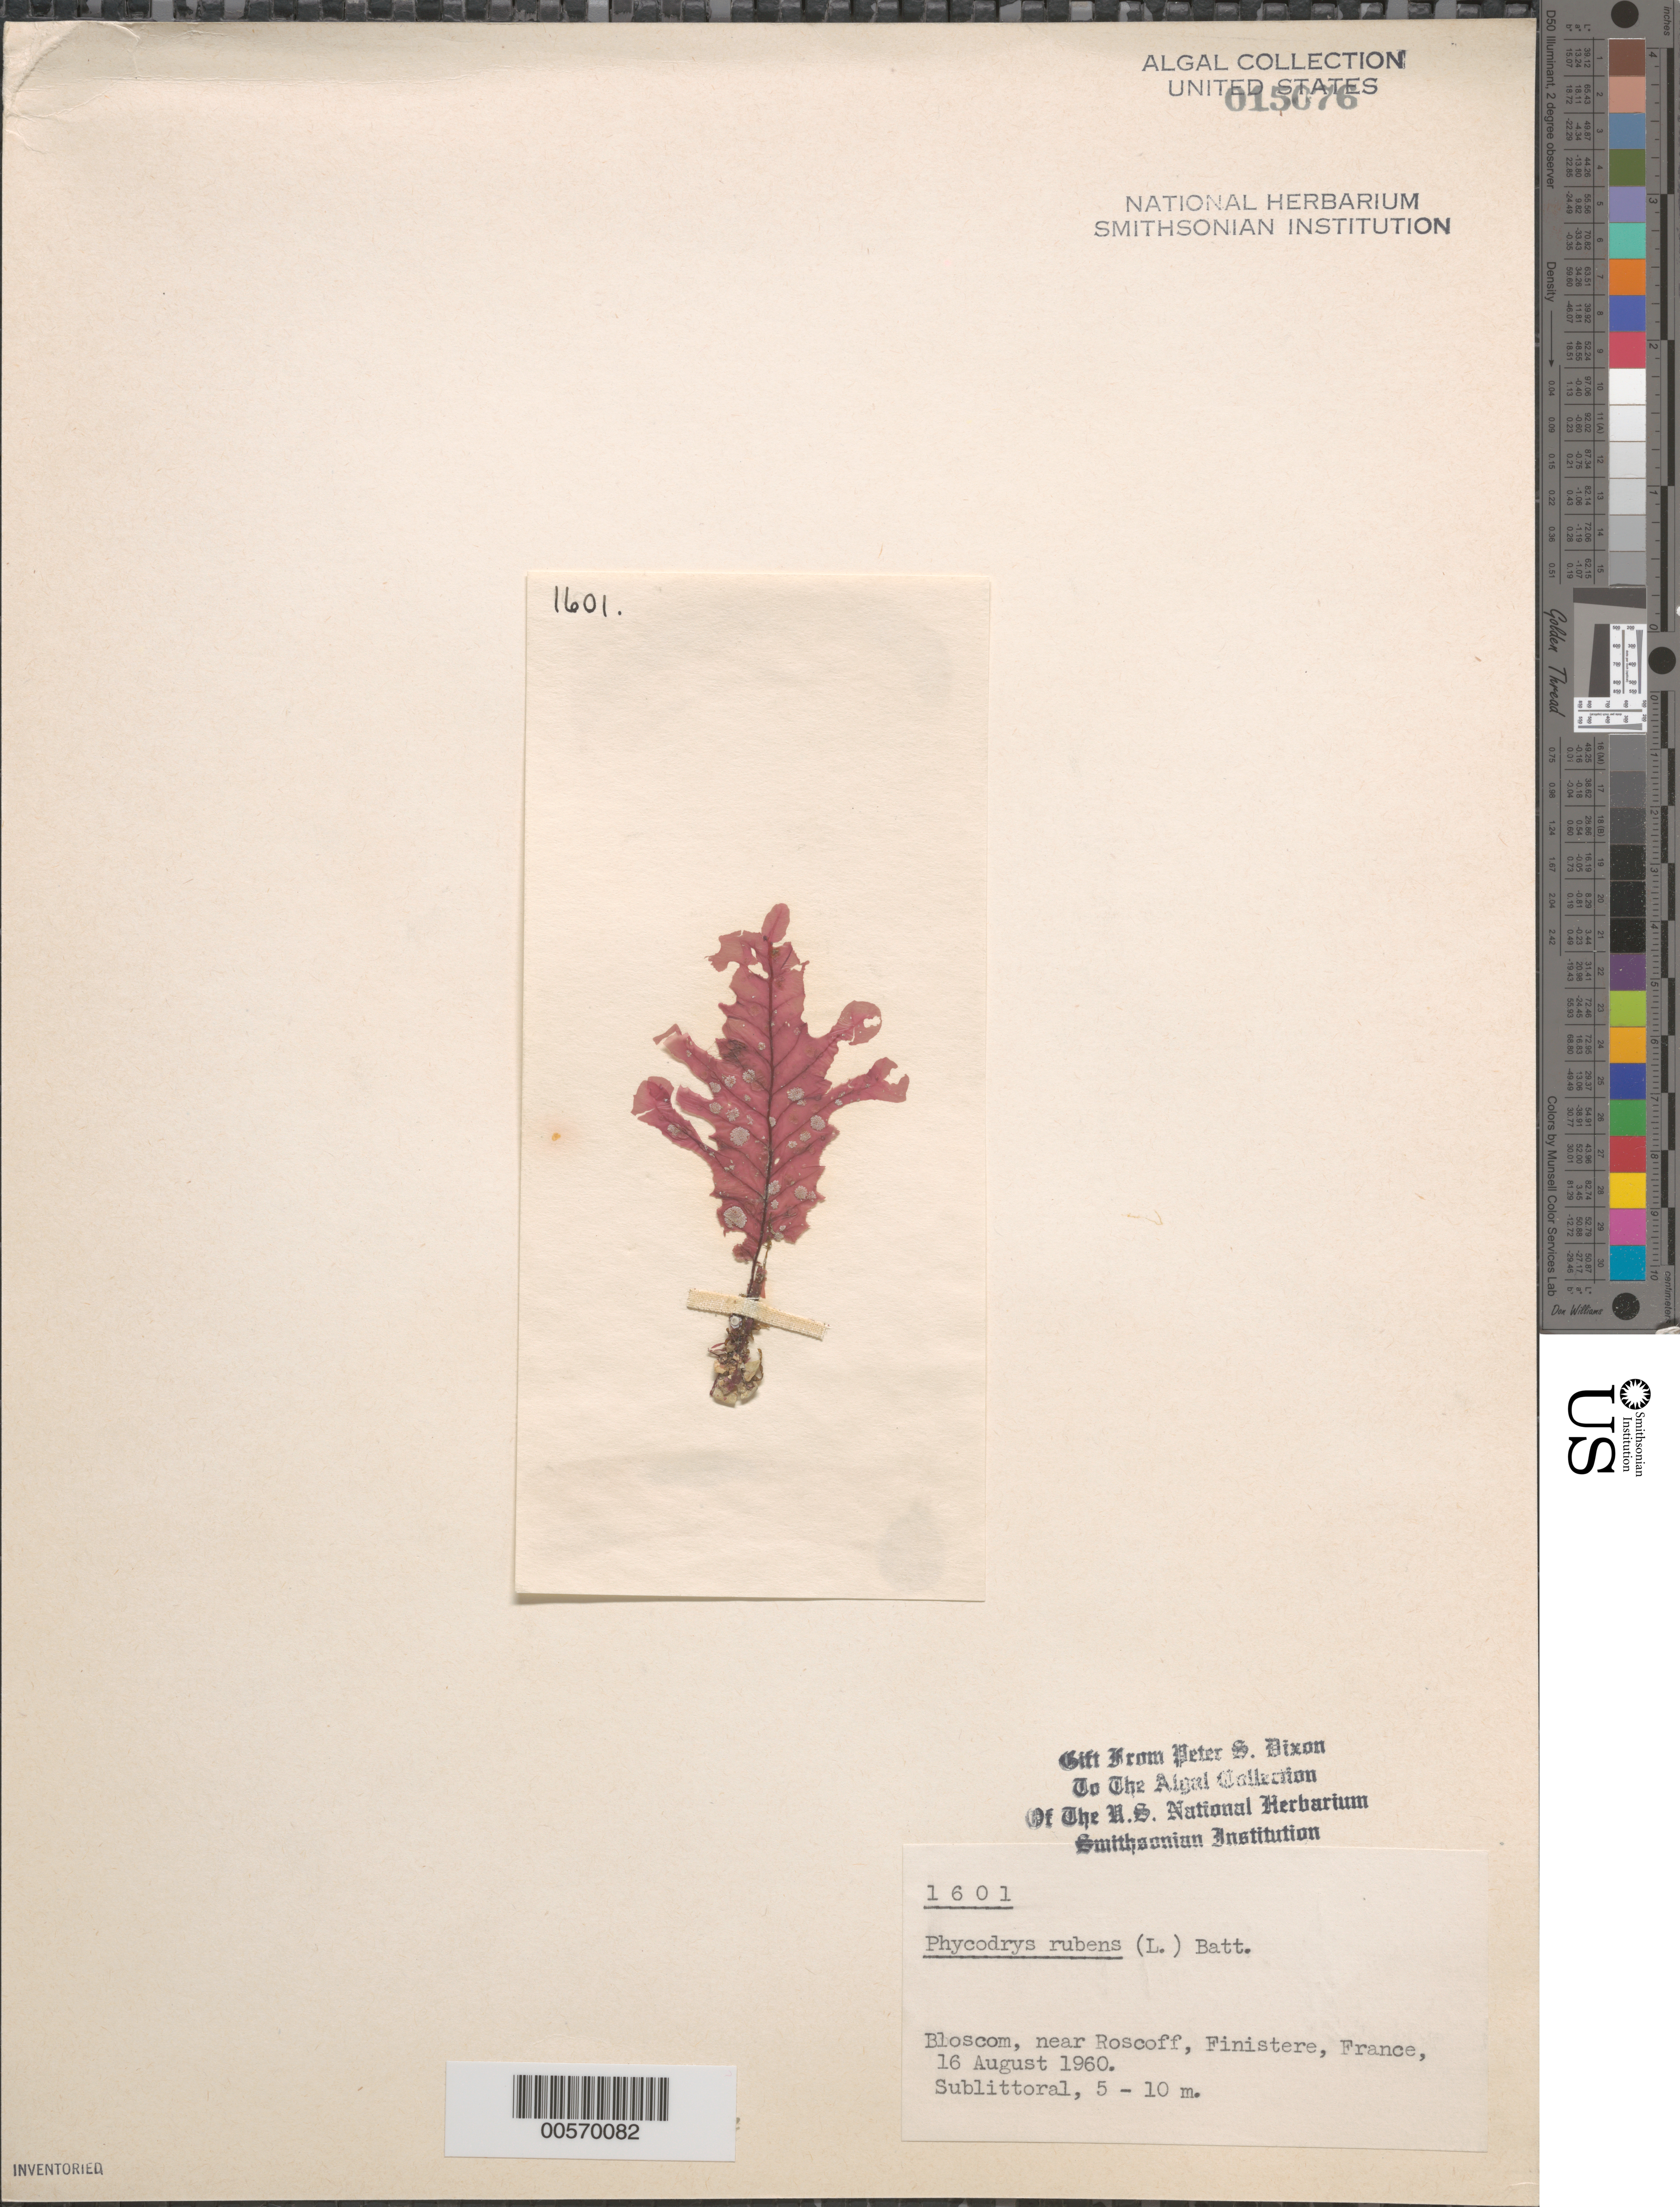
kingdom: Plantae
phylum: Rhodophyta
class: Florideophyceae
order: Ceramiales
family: Delesseriaceae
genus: Phycodrys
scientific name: Phycodrys rubens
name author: (L.) Batters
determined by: Dixon, P. S.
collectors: P. S. Dixon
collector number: PSD 1601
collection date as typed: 16 Aug 1960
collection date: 1960-08-16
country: France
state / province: Bretagne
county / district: Finistère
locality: Bloscom, near Roscoff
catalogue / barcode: US 15076